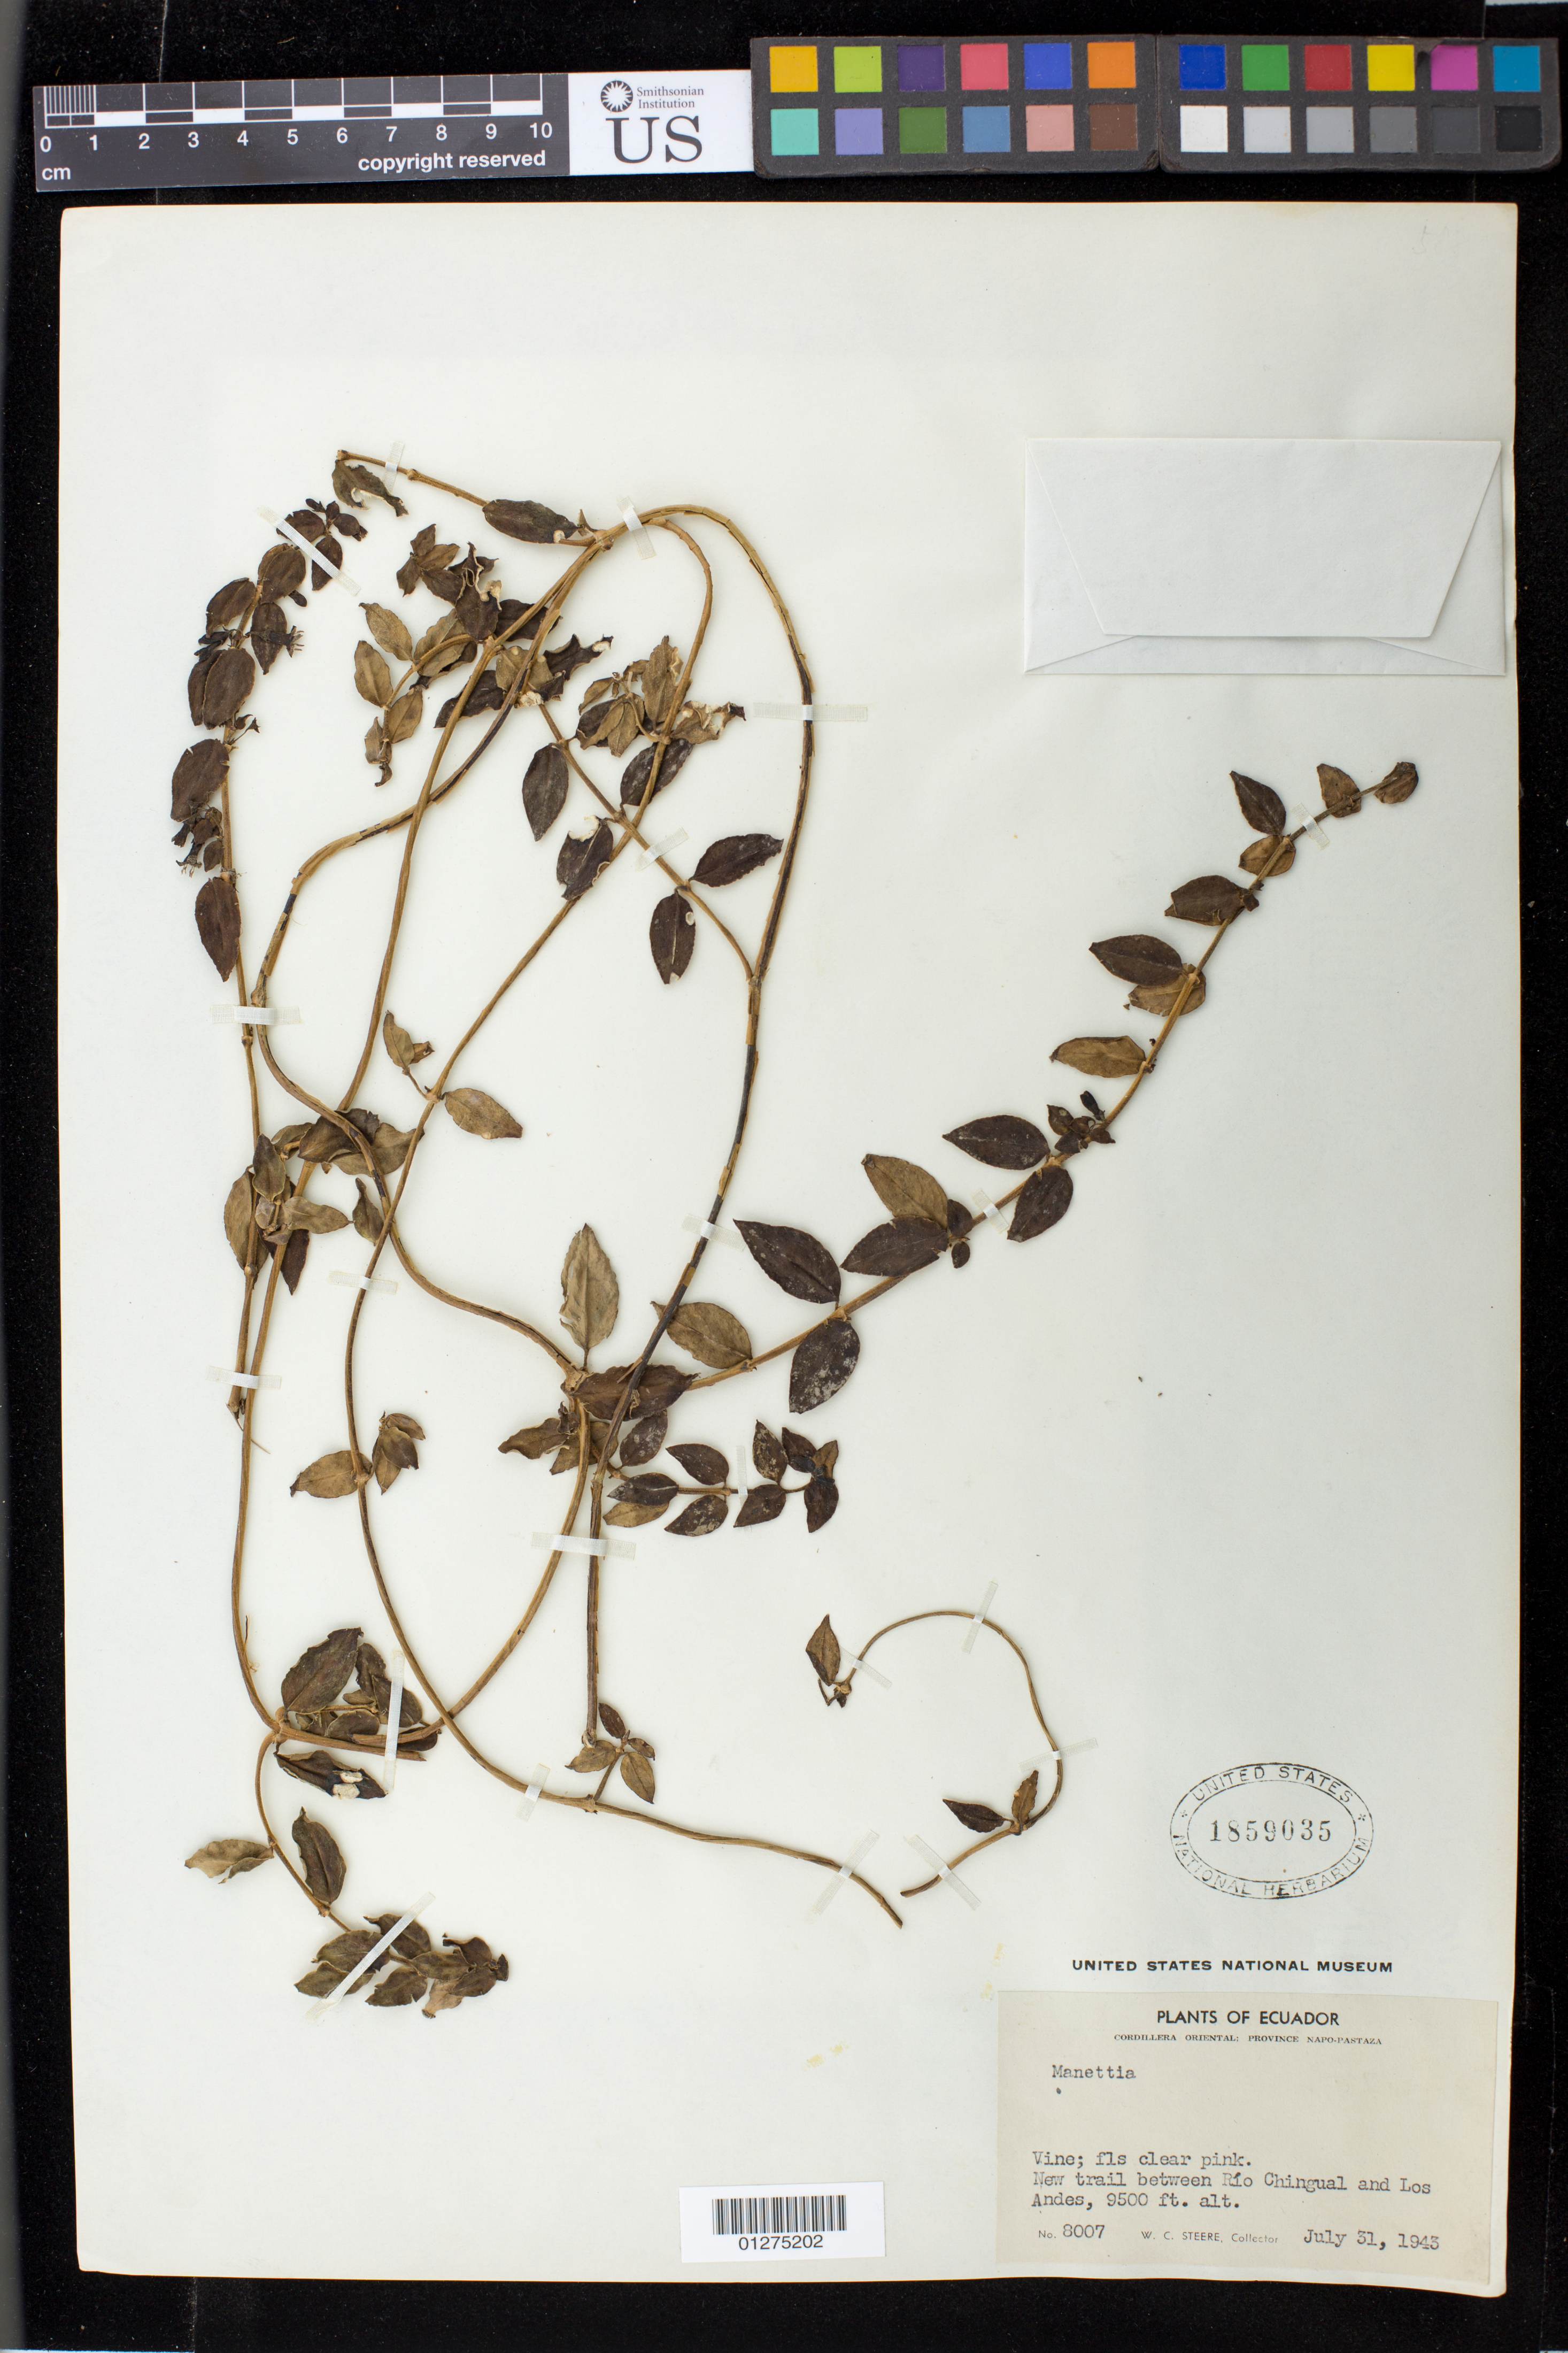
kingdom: Plantae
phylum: Tracheophyta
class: Magnoliopsida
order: Gentianales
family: Rubiaceae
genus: Manettia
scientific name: Manettia sp.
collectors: W. C. Steere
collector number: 8007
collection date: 1943-07-31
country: Ecuador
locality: Cordillera Oriental: Province Napo-Pastaza, New trail between Rio Chingual and Los Andes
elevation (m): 2896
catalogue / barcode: US 1859035